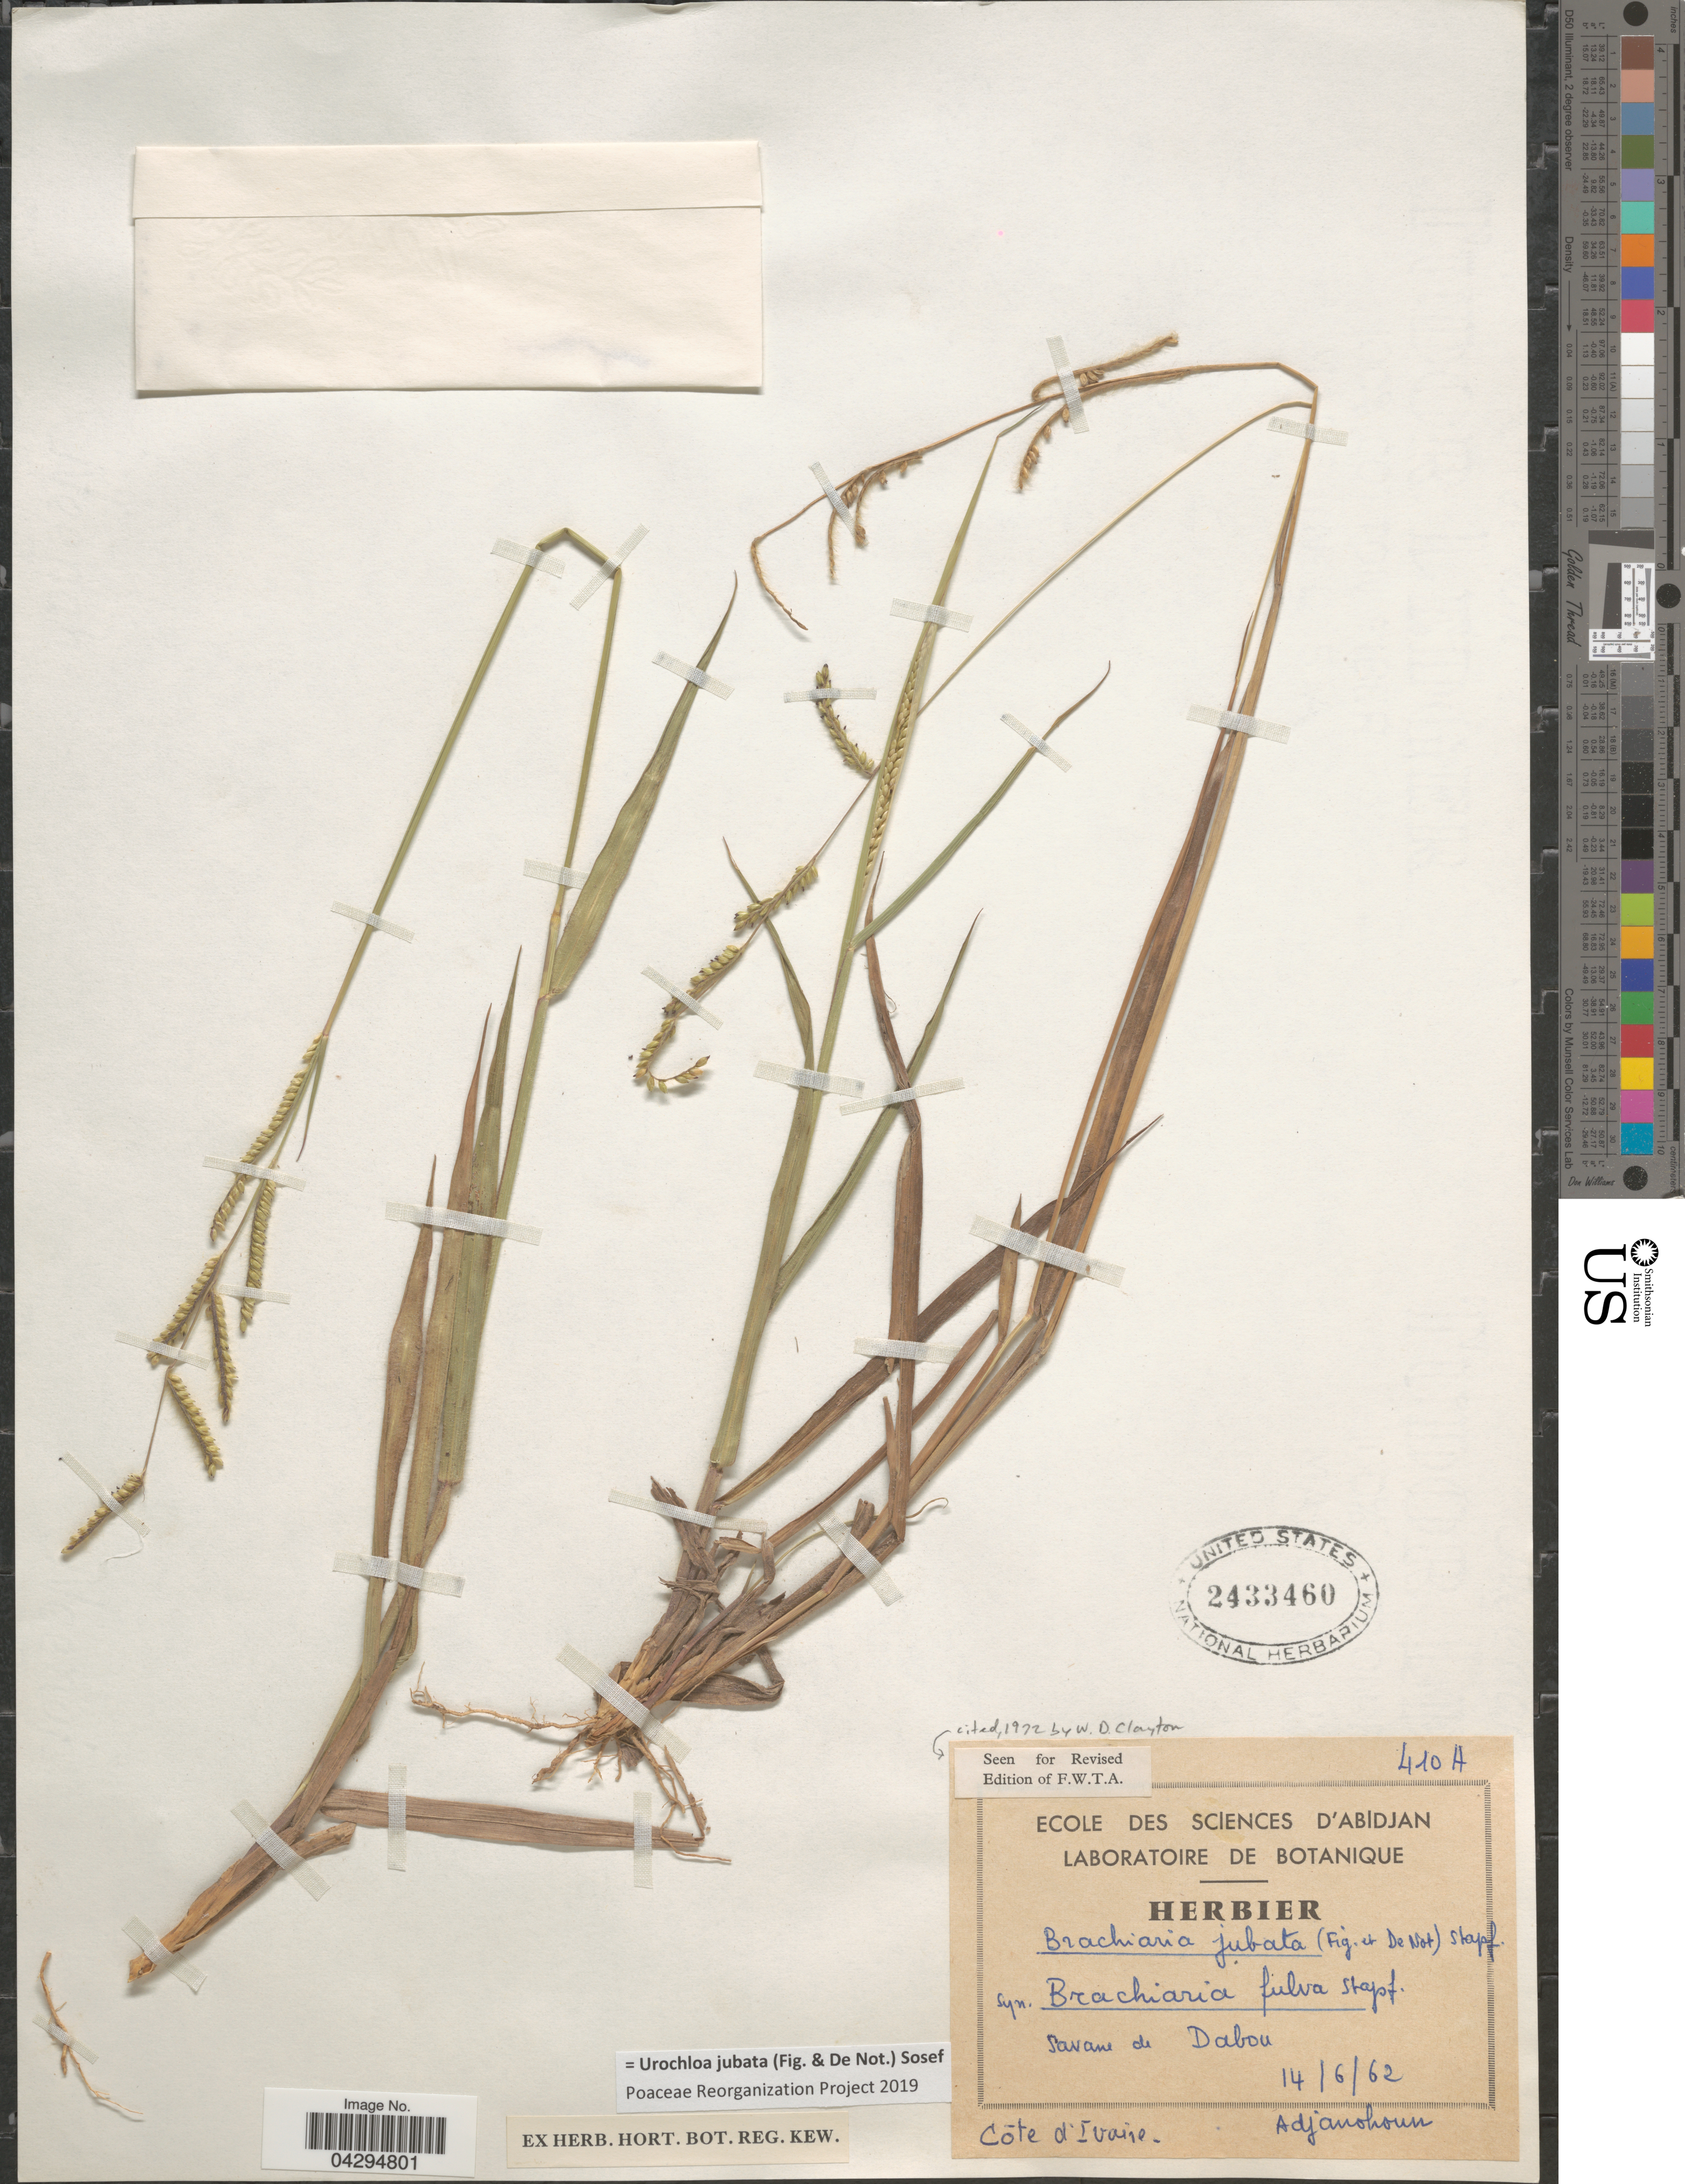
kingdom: Plantae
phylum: Tracheophyta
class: Liliopsida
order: Poales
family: Poaceae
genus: Urochloa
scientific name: Urochloa jubata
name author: (Fig. & De Not.) Sosef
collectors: Adjanohoun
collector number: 410A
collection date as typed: Transcribed d/m/y: 14/6/62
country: Ivory Coast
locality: Savane de Dabou. Côte d'Ivoire.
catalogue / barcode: US 2433460